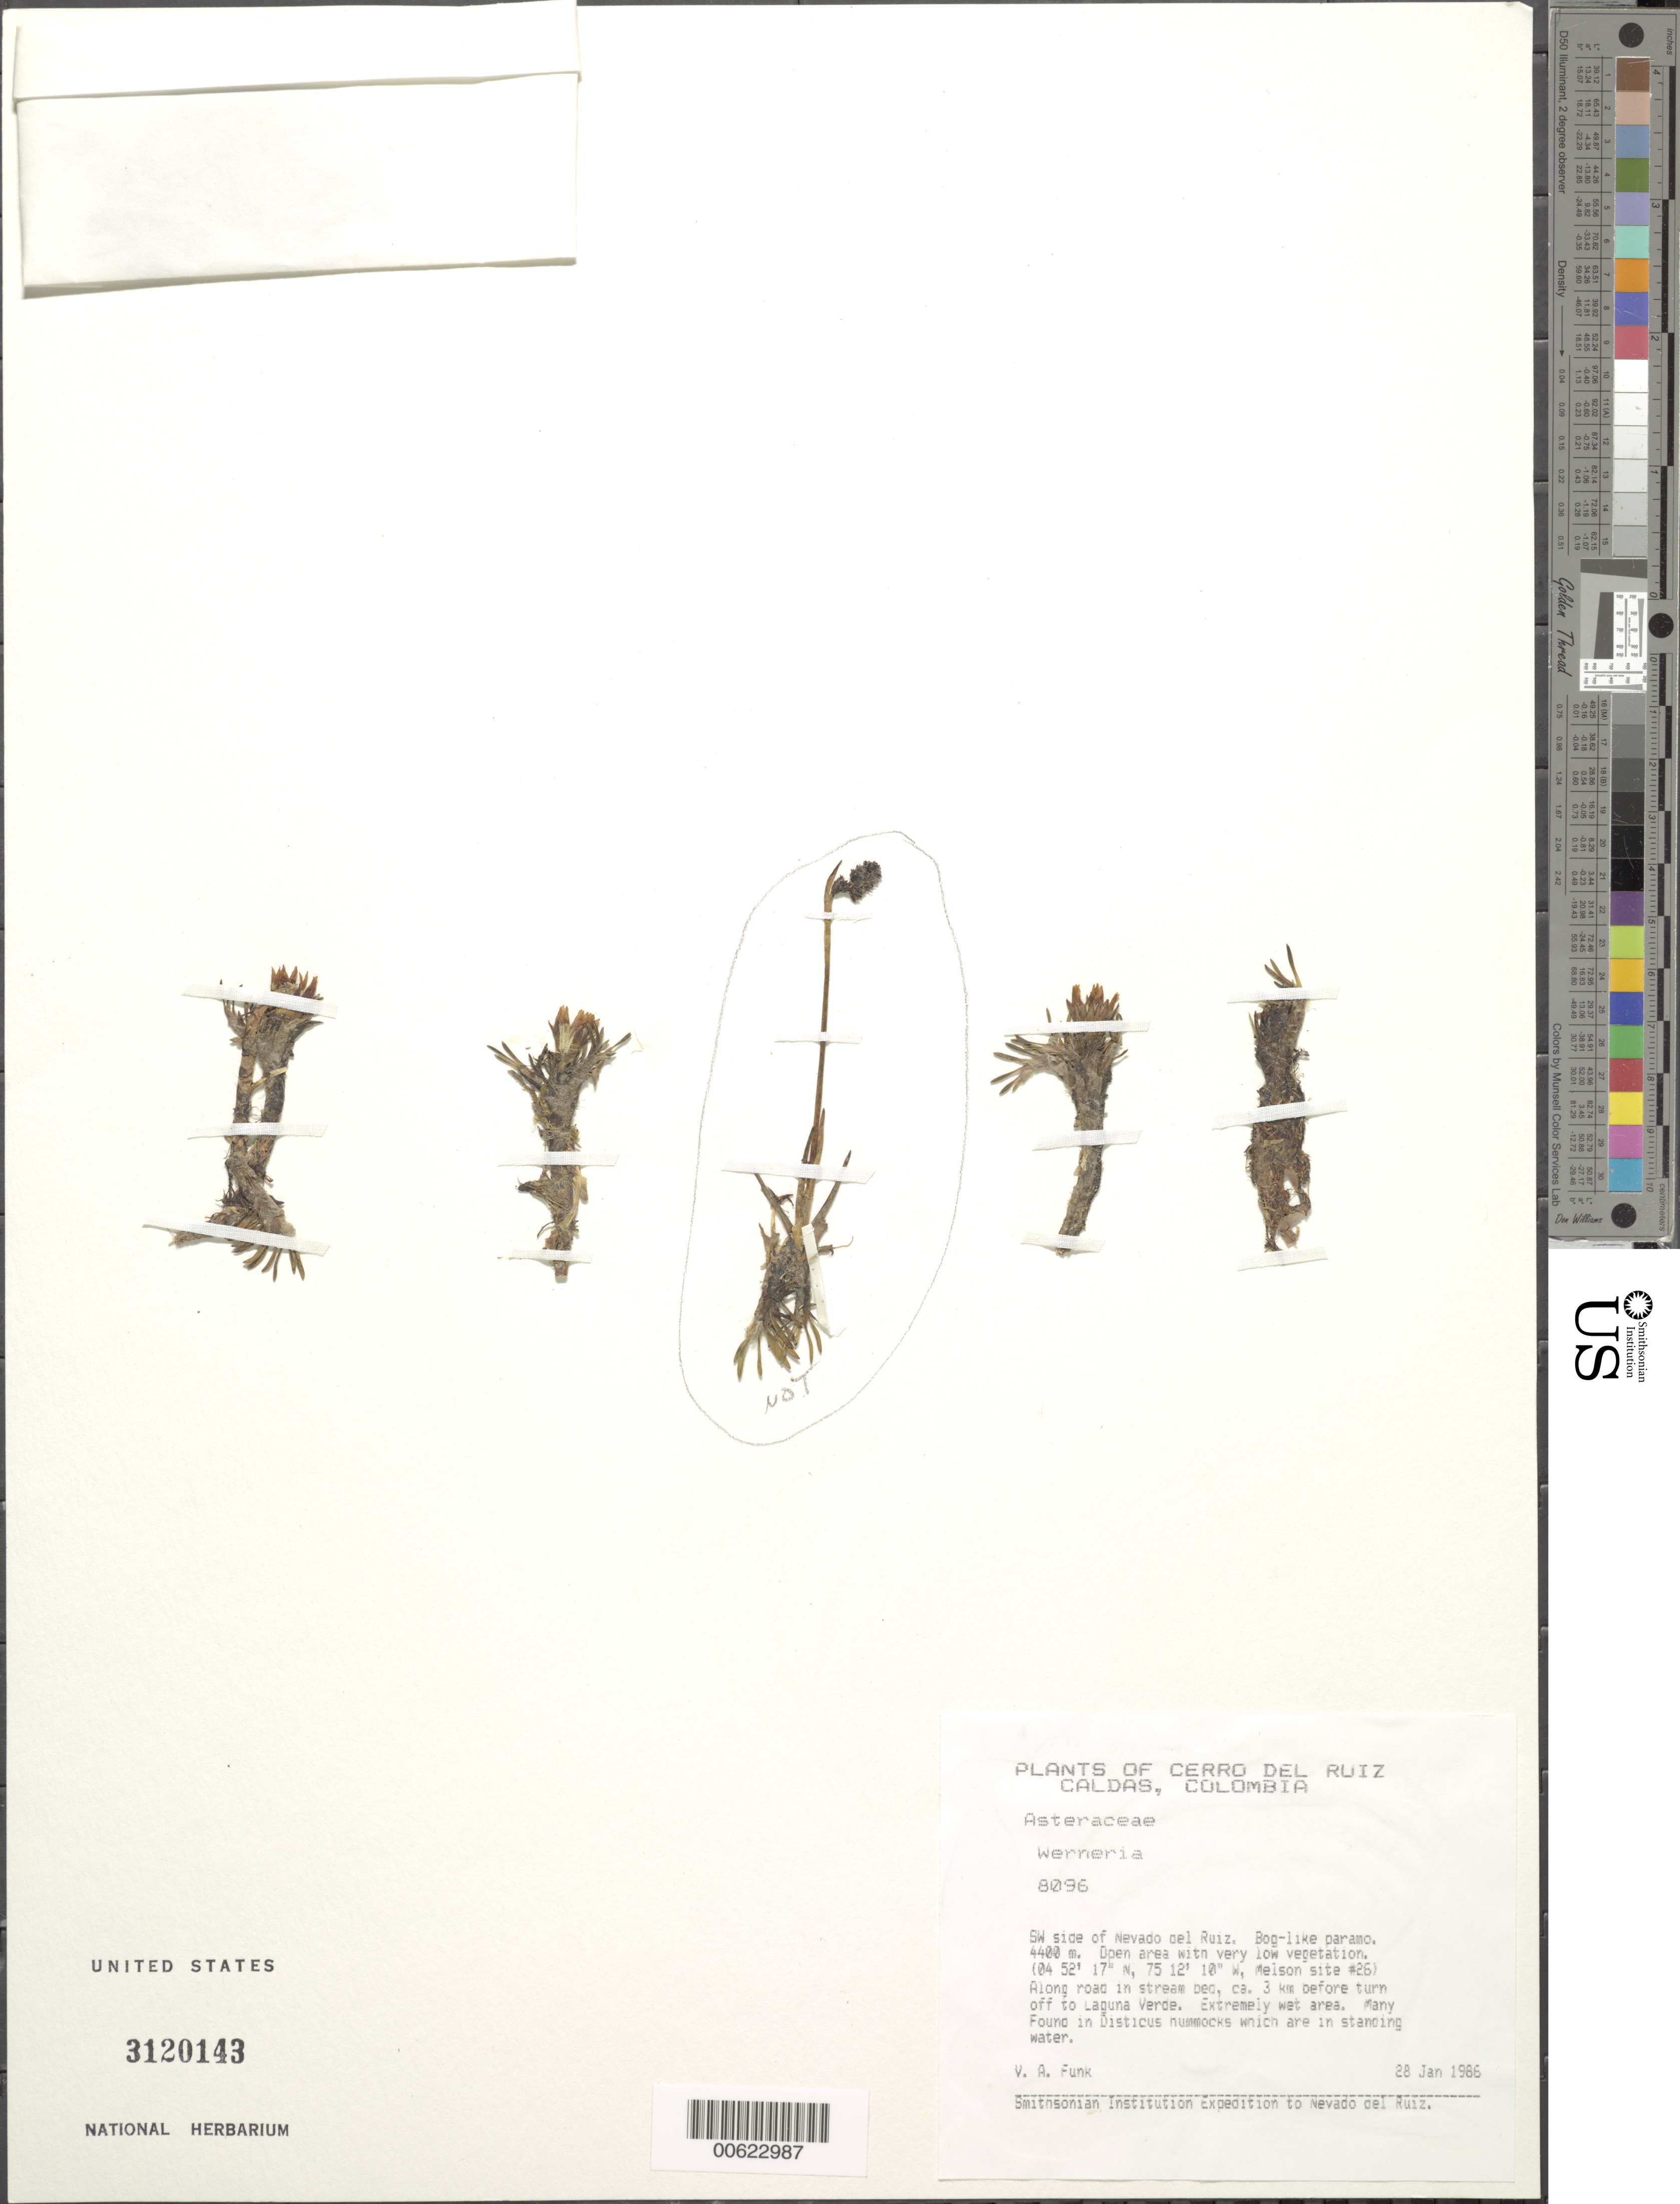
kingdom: Plantae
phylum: Tracheophyta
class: Magnoliopsida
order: Asterales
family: Asteraceae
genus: Werneria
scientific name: Werneria sp.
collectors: V. Funk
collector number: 8096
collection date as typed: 28-Jan-86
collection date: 1986-01-28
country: Colombia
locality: Dpto. Caldas, SW side of Nevado del Ruiz.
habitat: Bog-like paramo.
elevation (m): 4400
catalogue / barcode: US 3120143